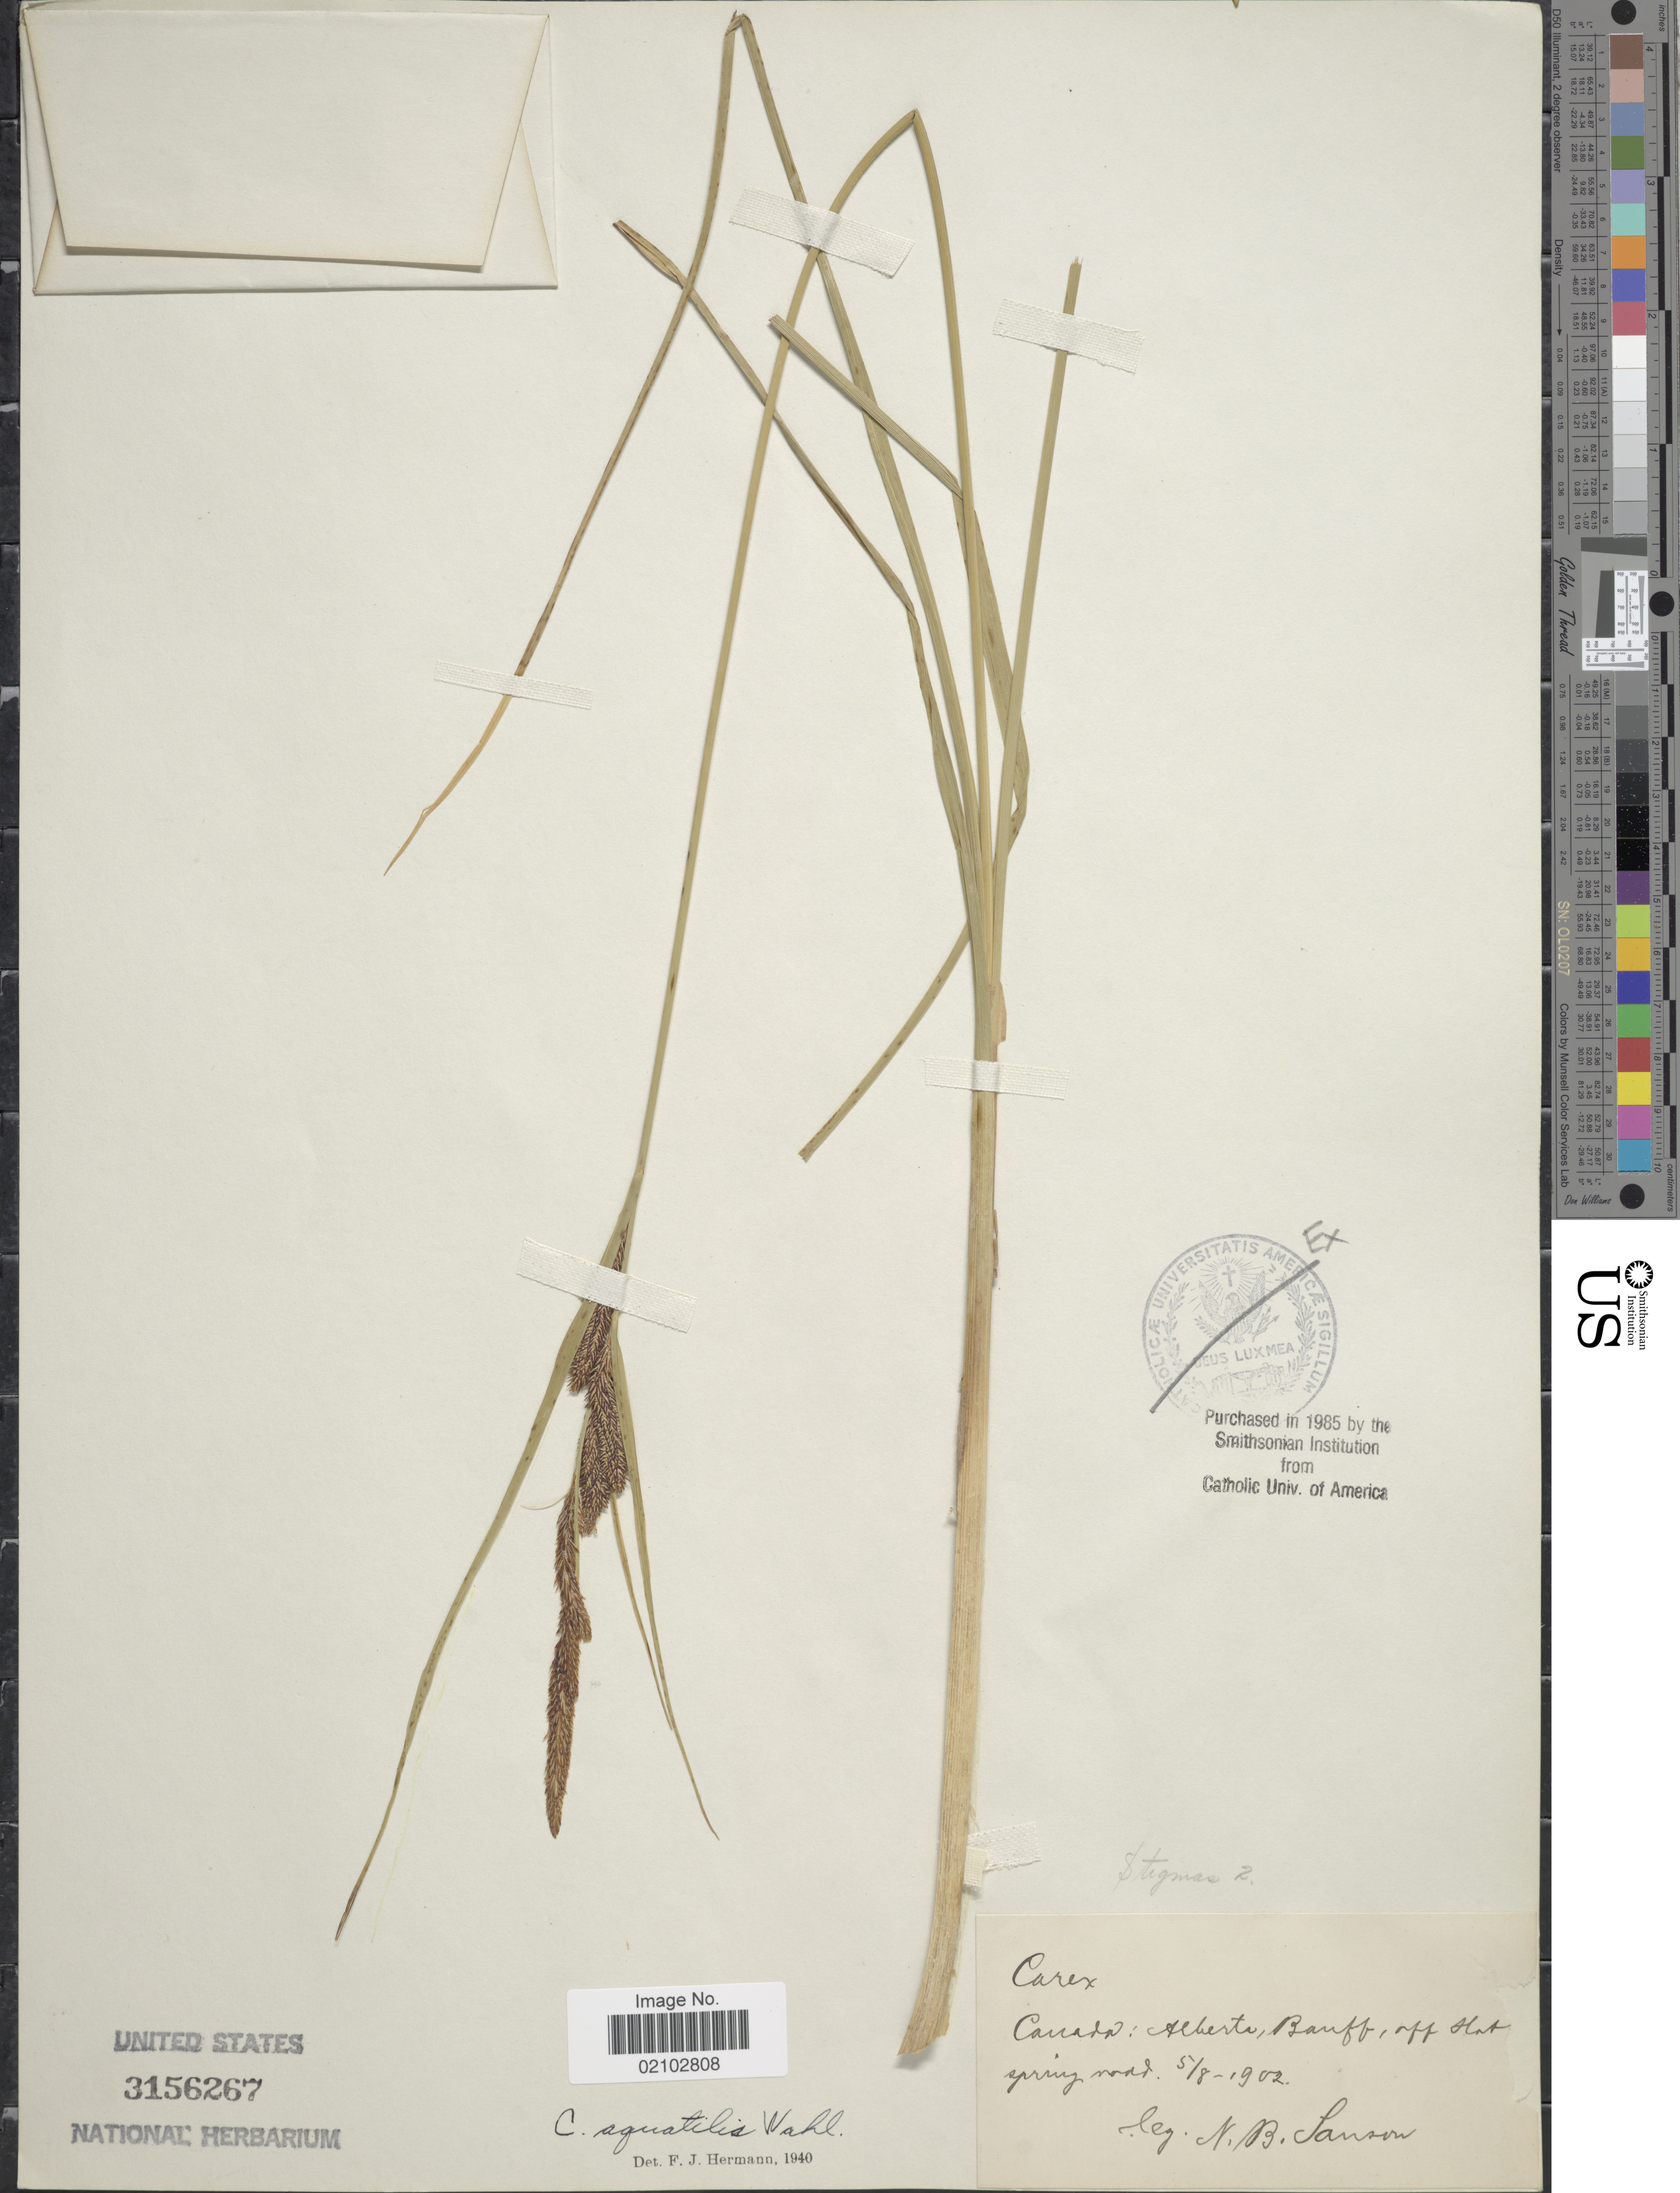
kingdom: Plantae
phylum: Tracheophyta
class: Liliopsida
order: Poales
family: Cyperaceae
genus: Carex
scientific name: Carex aquatilis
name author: Wahlenb.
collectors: N. Sanson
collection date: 1902-08-05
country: Canada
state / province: Alberta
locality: Banff, off Hot Spring road.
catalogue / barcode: US 3156267